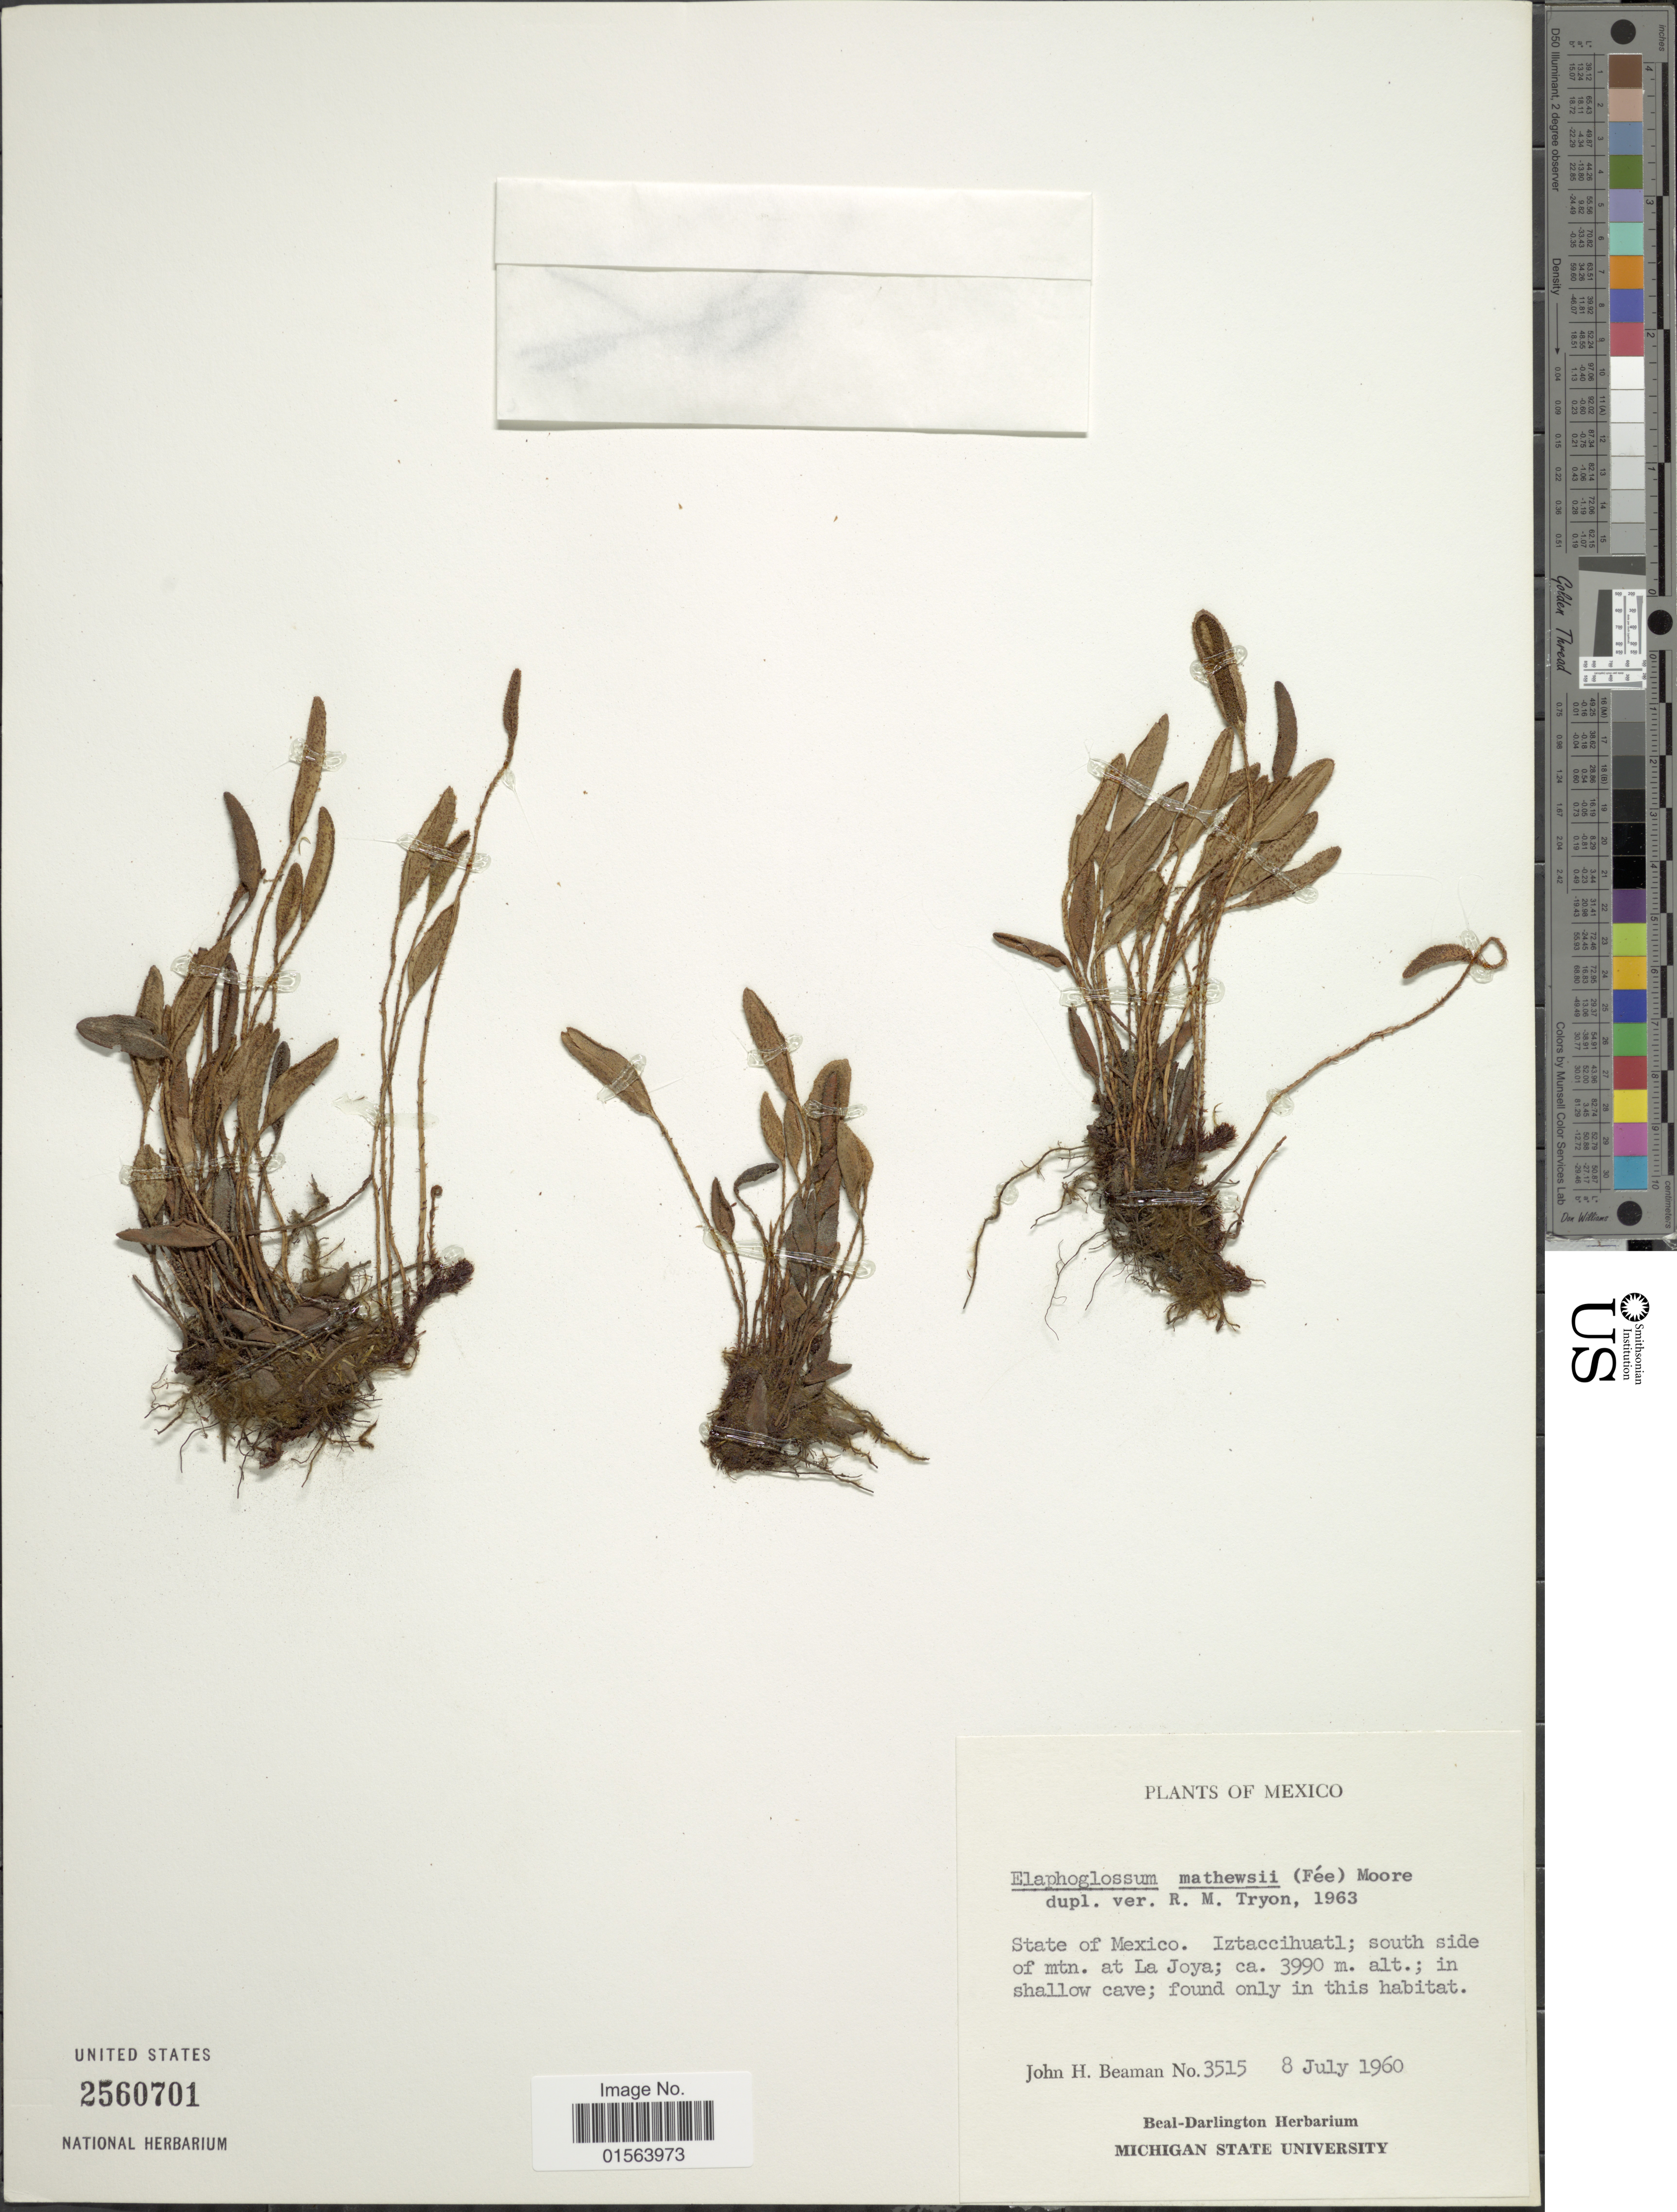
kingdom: Plantae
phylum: Tracheophyta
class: Polypodiopsida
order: Polypodiales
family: Dryopteridaceae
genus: Elaphoglossum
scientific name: Elaphoglossum hartwegii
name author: (Fée) T. Moore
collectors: J. H. Beaman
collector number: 3515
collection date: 1960-07-08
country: Mexico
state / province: México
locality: State of Mexico, Iztaccihuatl, south side of mtn. at La Joya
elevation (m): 3990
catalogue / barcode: US 2560701